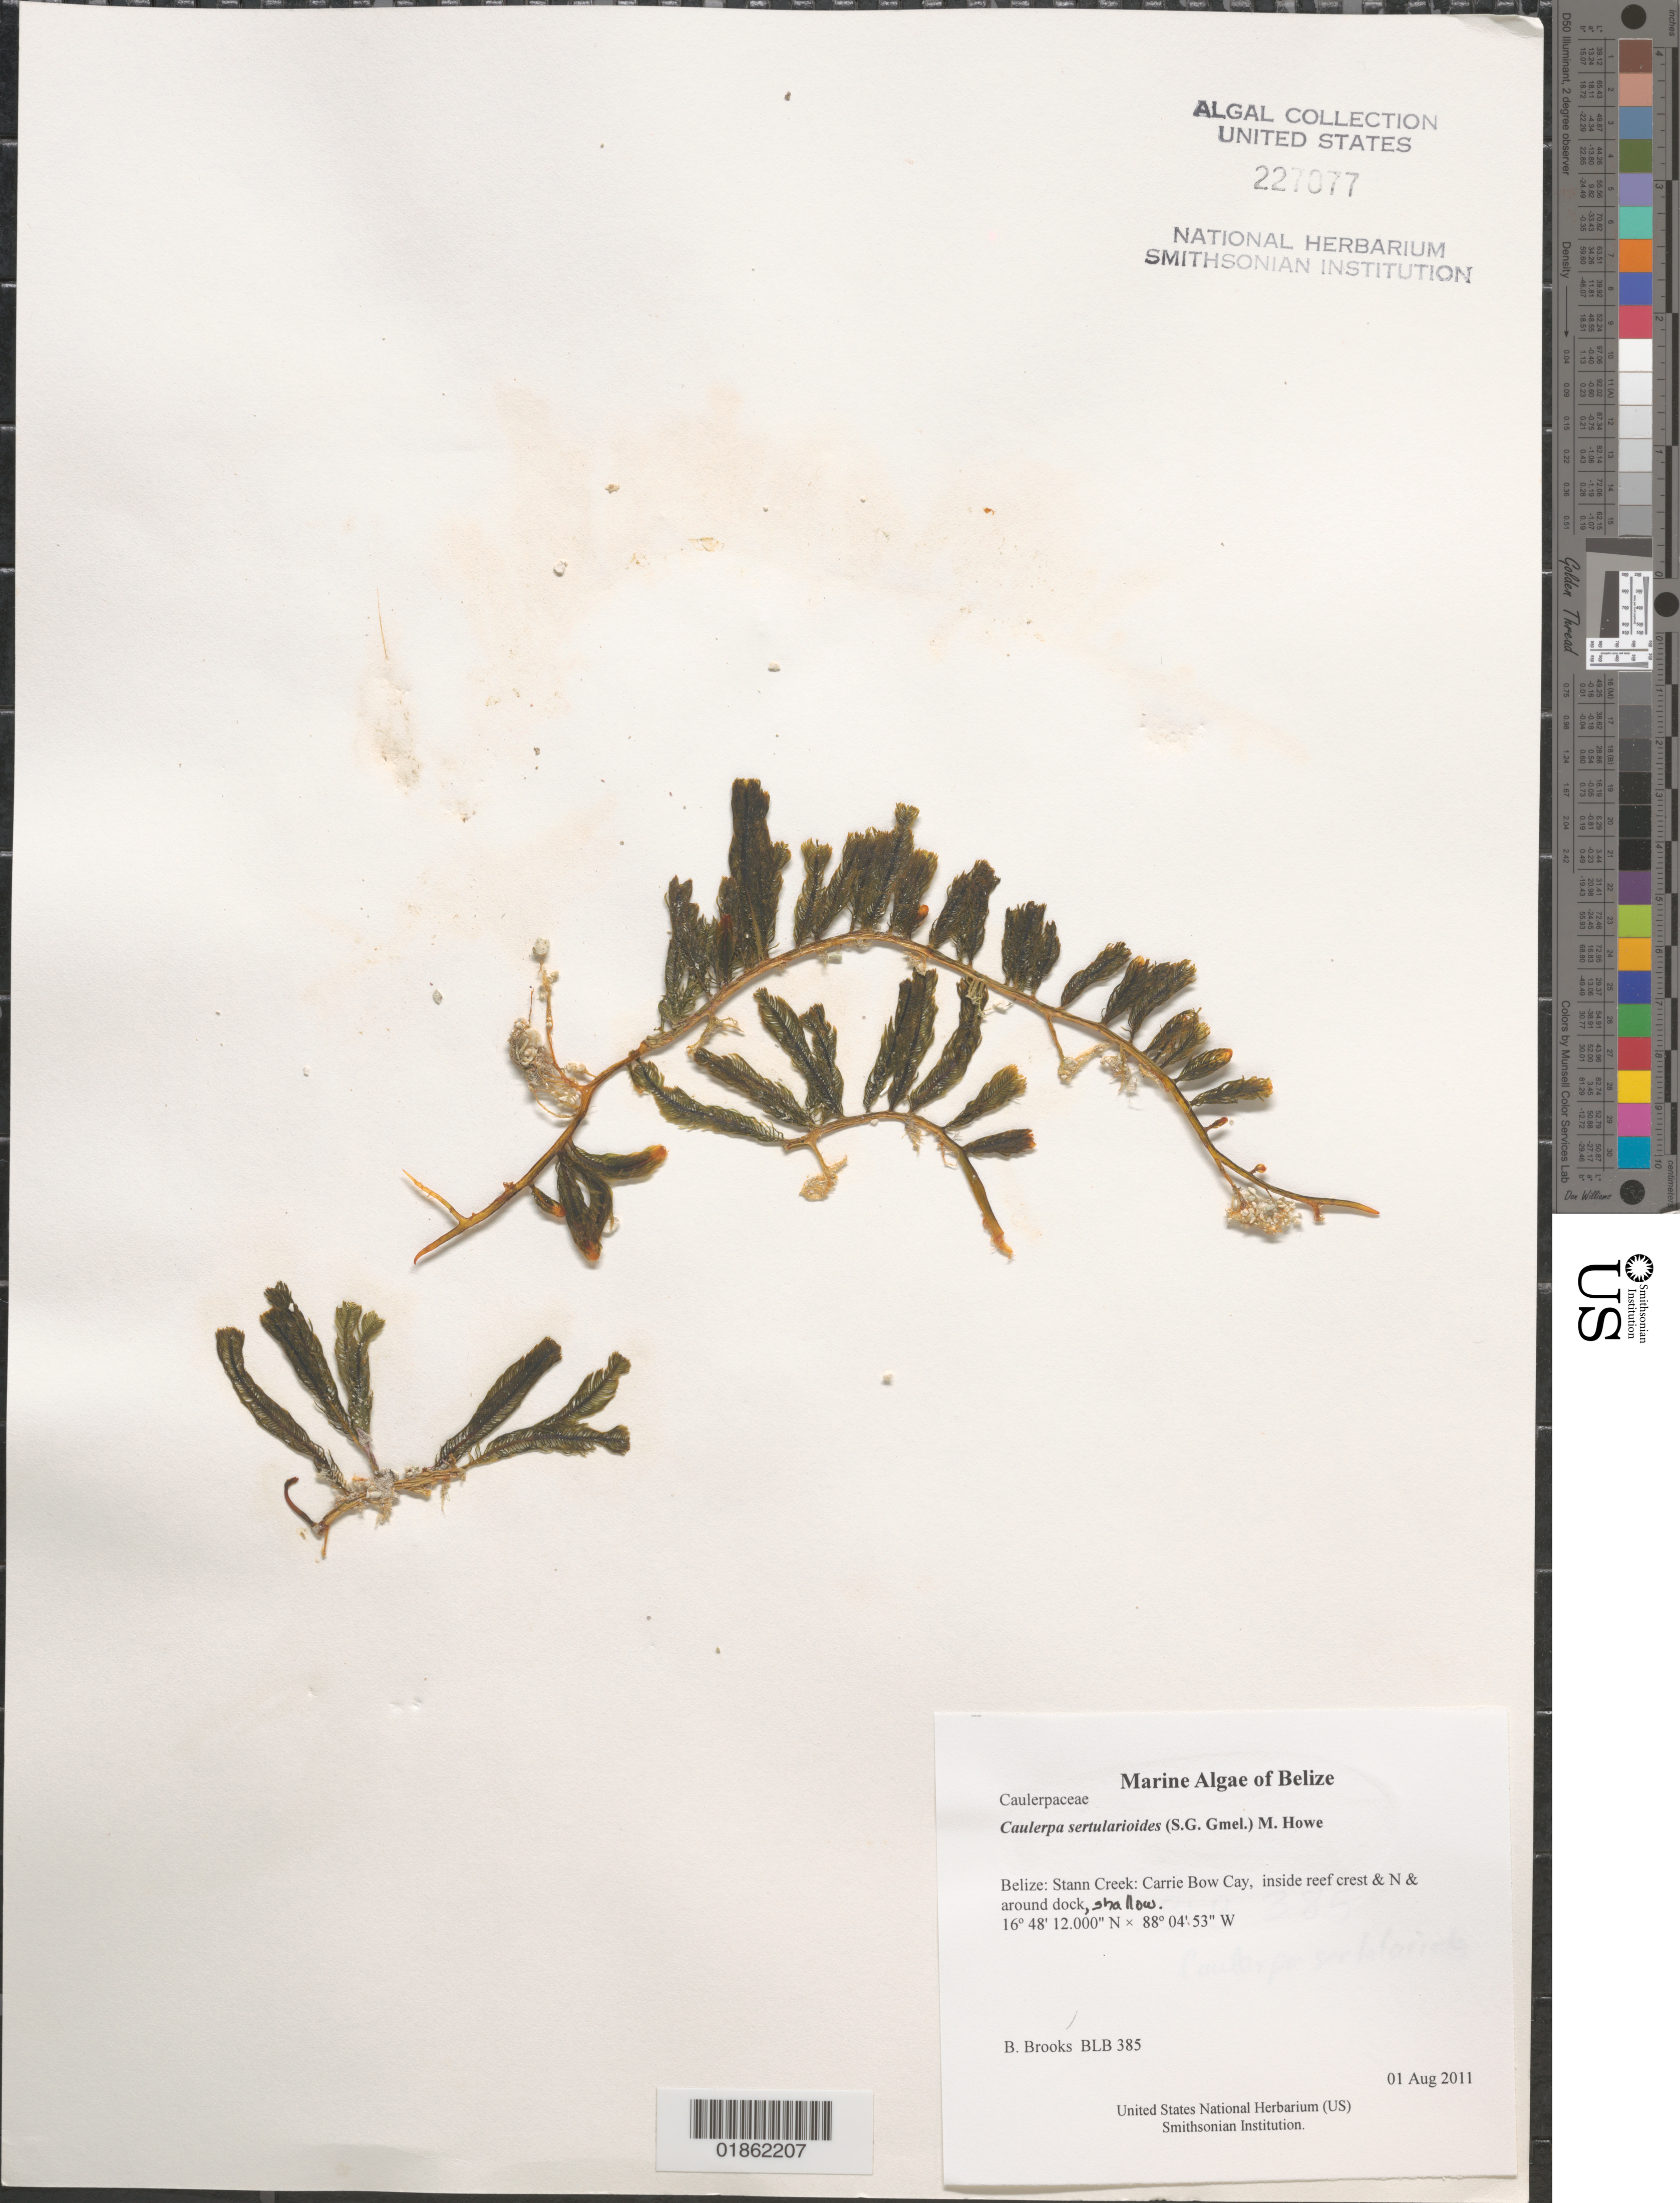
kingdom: Plantae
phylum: Chlorophyta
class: Ulvophyceae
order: Bryopsidales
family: Caulerpaceae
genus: Caulerpa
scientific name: Caulerpa sertularioides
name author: (S.G. Gmel.) M. Howe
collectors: B. Brooks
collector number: BLB 385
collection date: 2011-08-01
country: Belize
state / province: Stann Creek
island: Carrie Bow Cay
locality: Carrie Bow Cay, inside reef crest & N & around dock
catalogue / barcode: US 227077